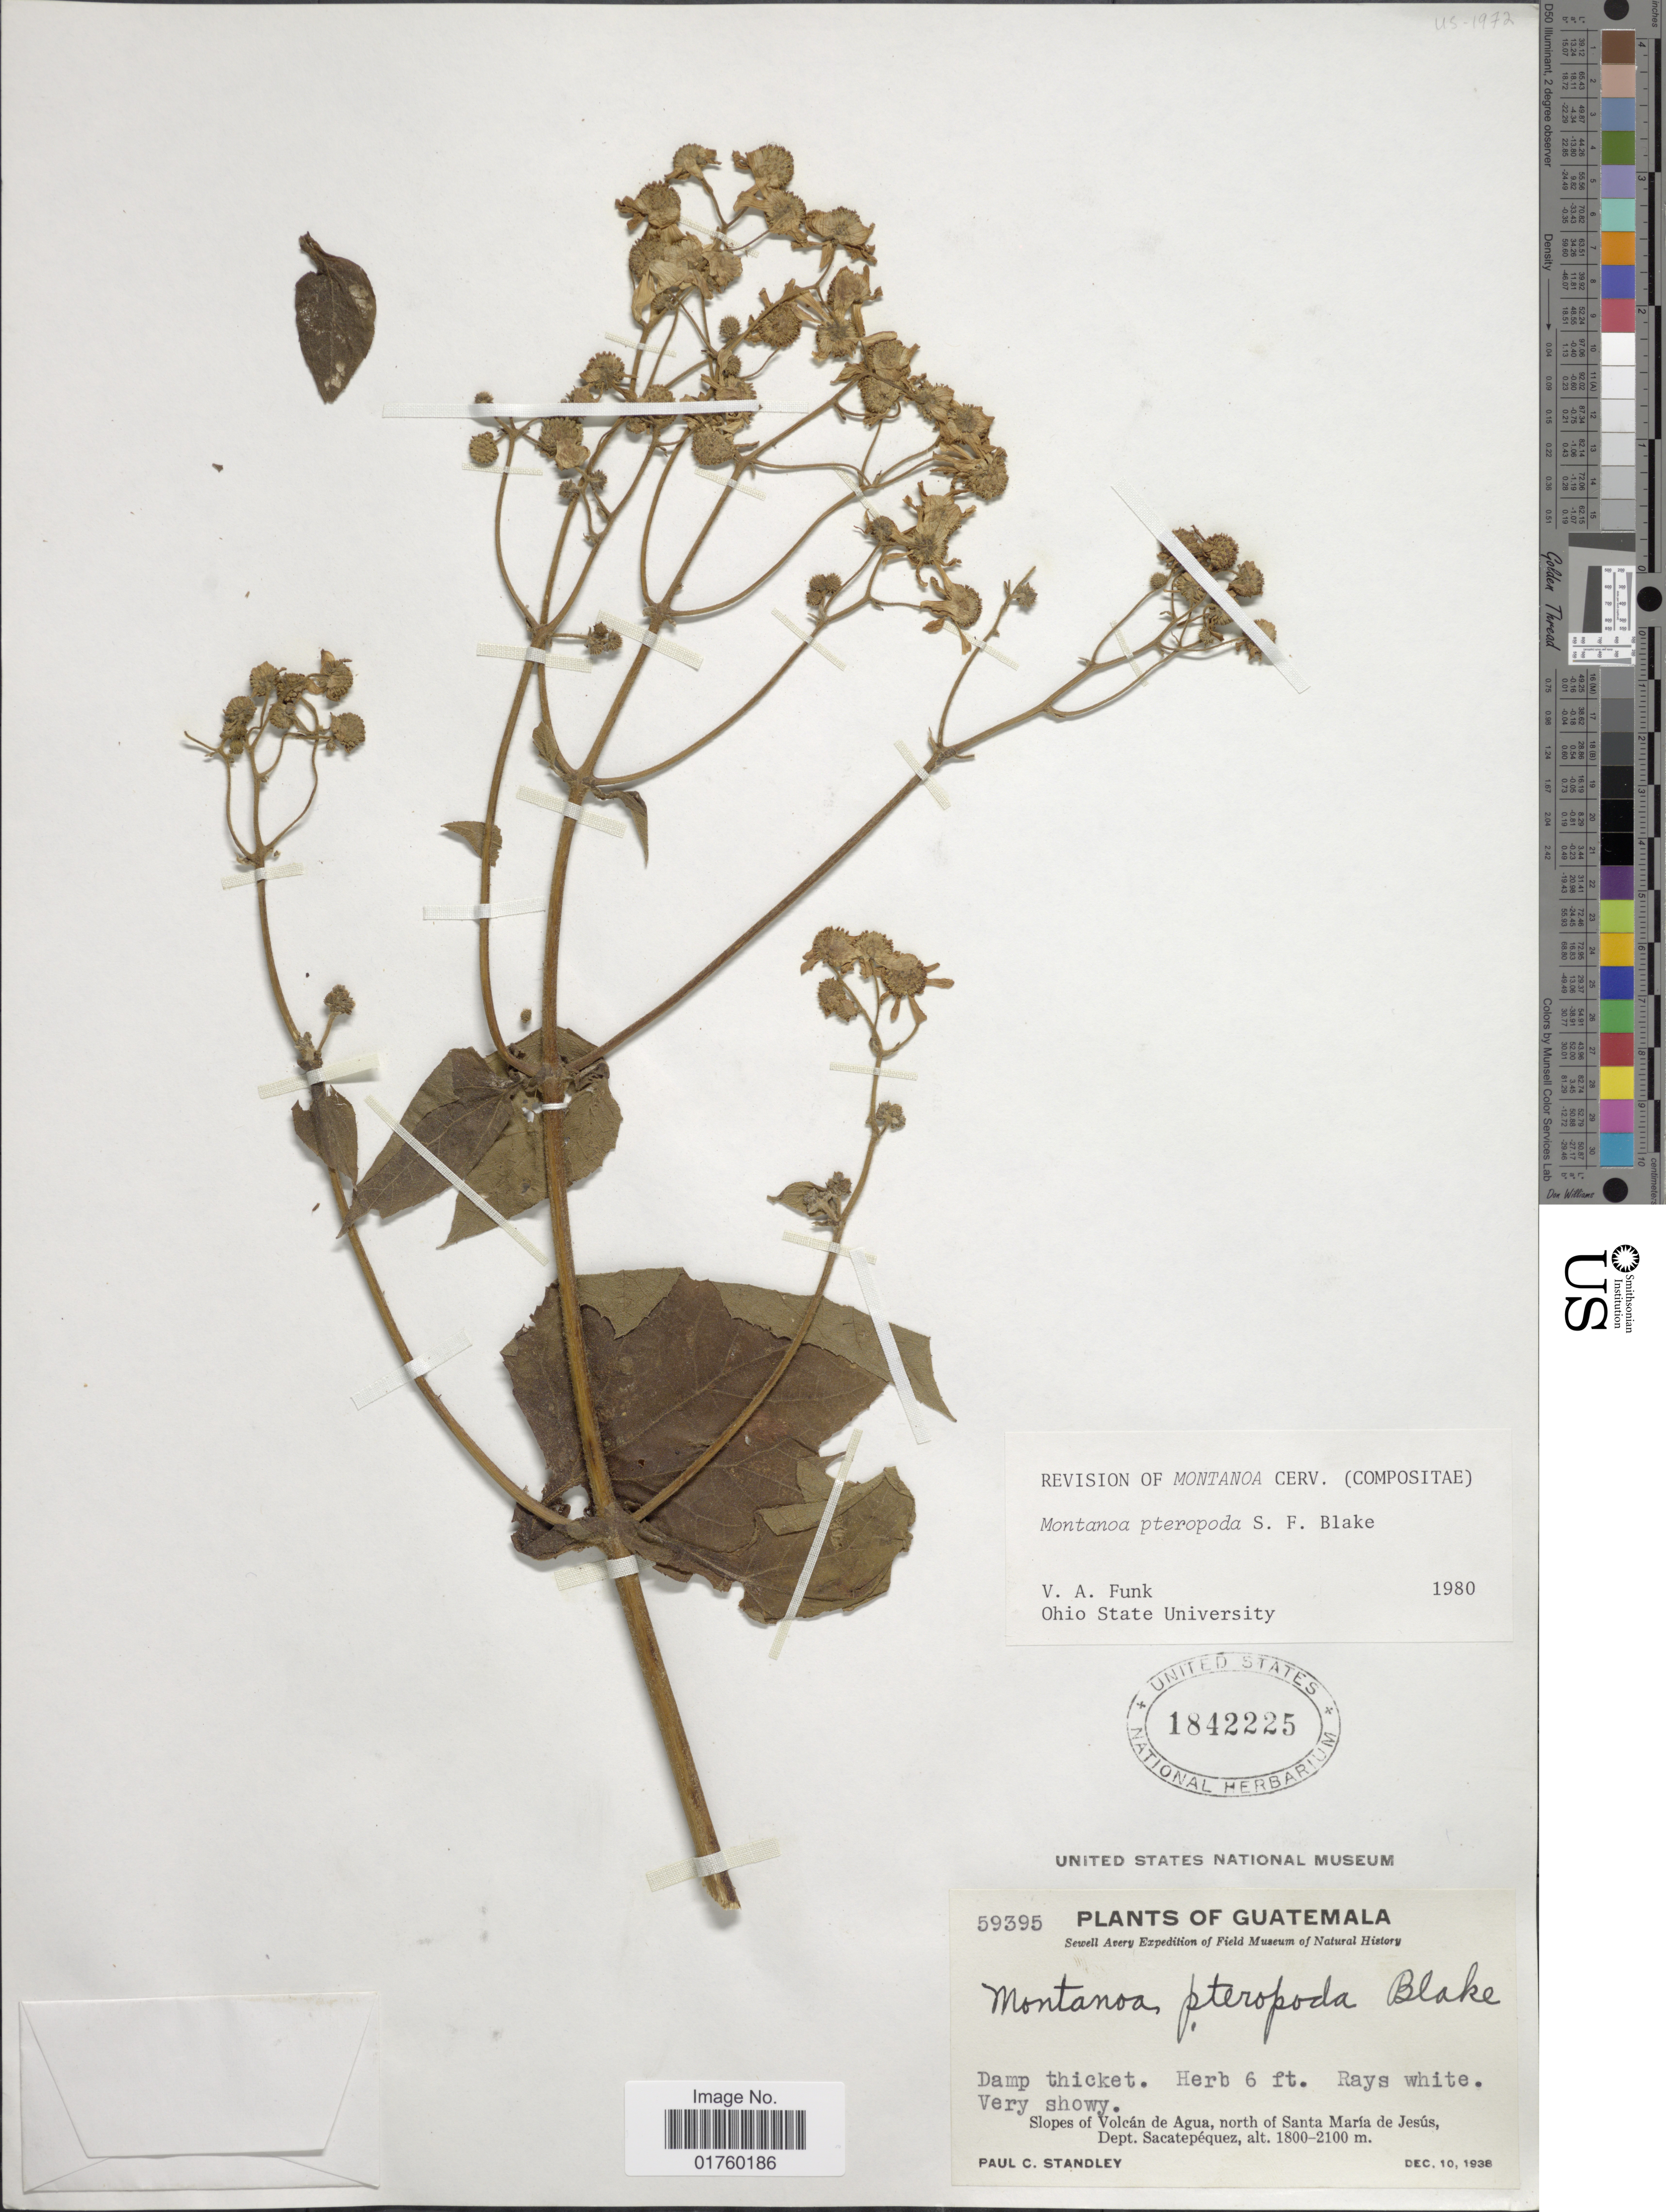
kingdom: Plantae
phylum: Tracheophyta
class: Magnoliopsida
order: Asterales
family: Asteraceae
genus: Montanoa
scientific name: Montanoa pteropoda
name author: S.F. Blake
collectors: P. C. Standley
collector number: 59395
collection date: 1938-12-10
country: Guatemala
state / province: Sacatepéquez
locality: Slopes of Volcan de Agua, north of Santa Maria de Jesus.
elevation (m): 1800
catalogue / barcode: US 1842225